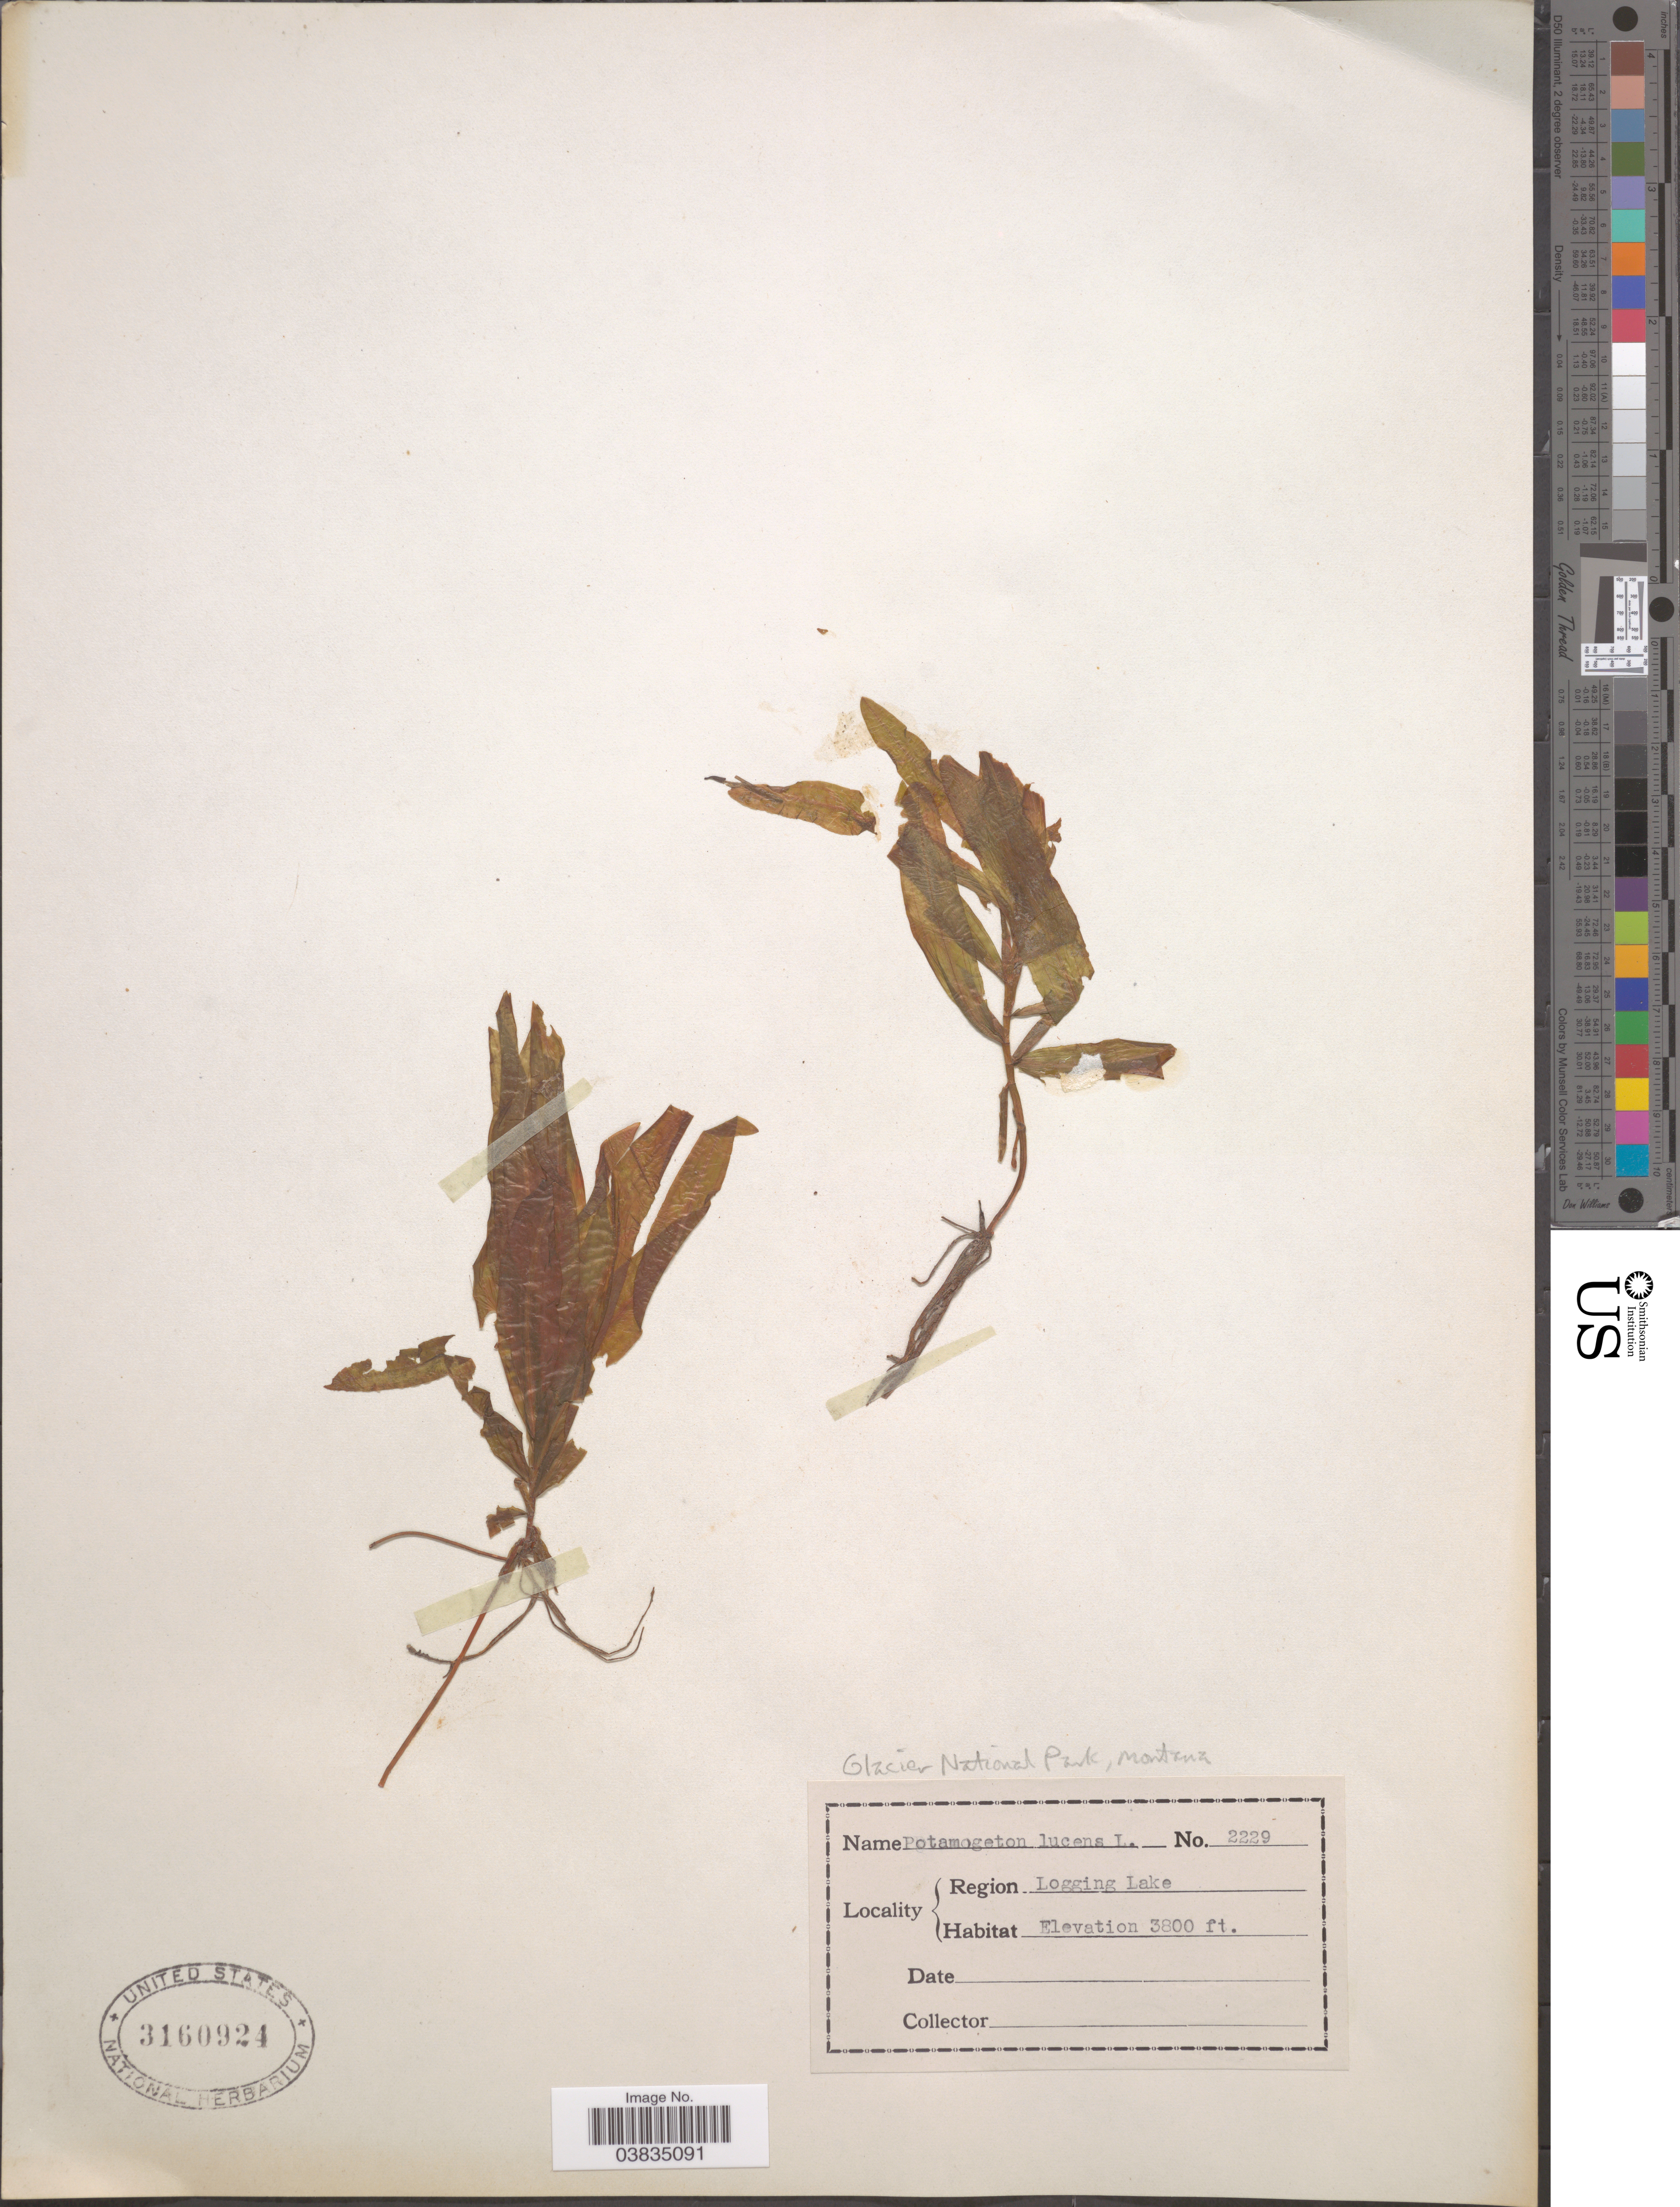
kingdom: Plantae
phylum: Tracheophyta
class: Liliopsida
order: Alismatales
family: Potamogetonaceae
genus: Potamogeton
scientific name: Potamogeton lucens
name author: L.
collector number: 2229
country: United States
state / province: Montana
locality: Glacier National Park. Region Logging Lake.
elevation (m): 1158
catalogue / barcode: US 3160924